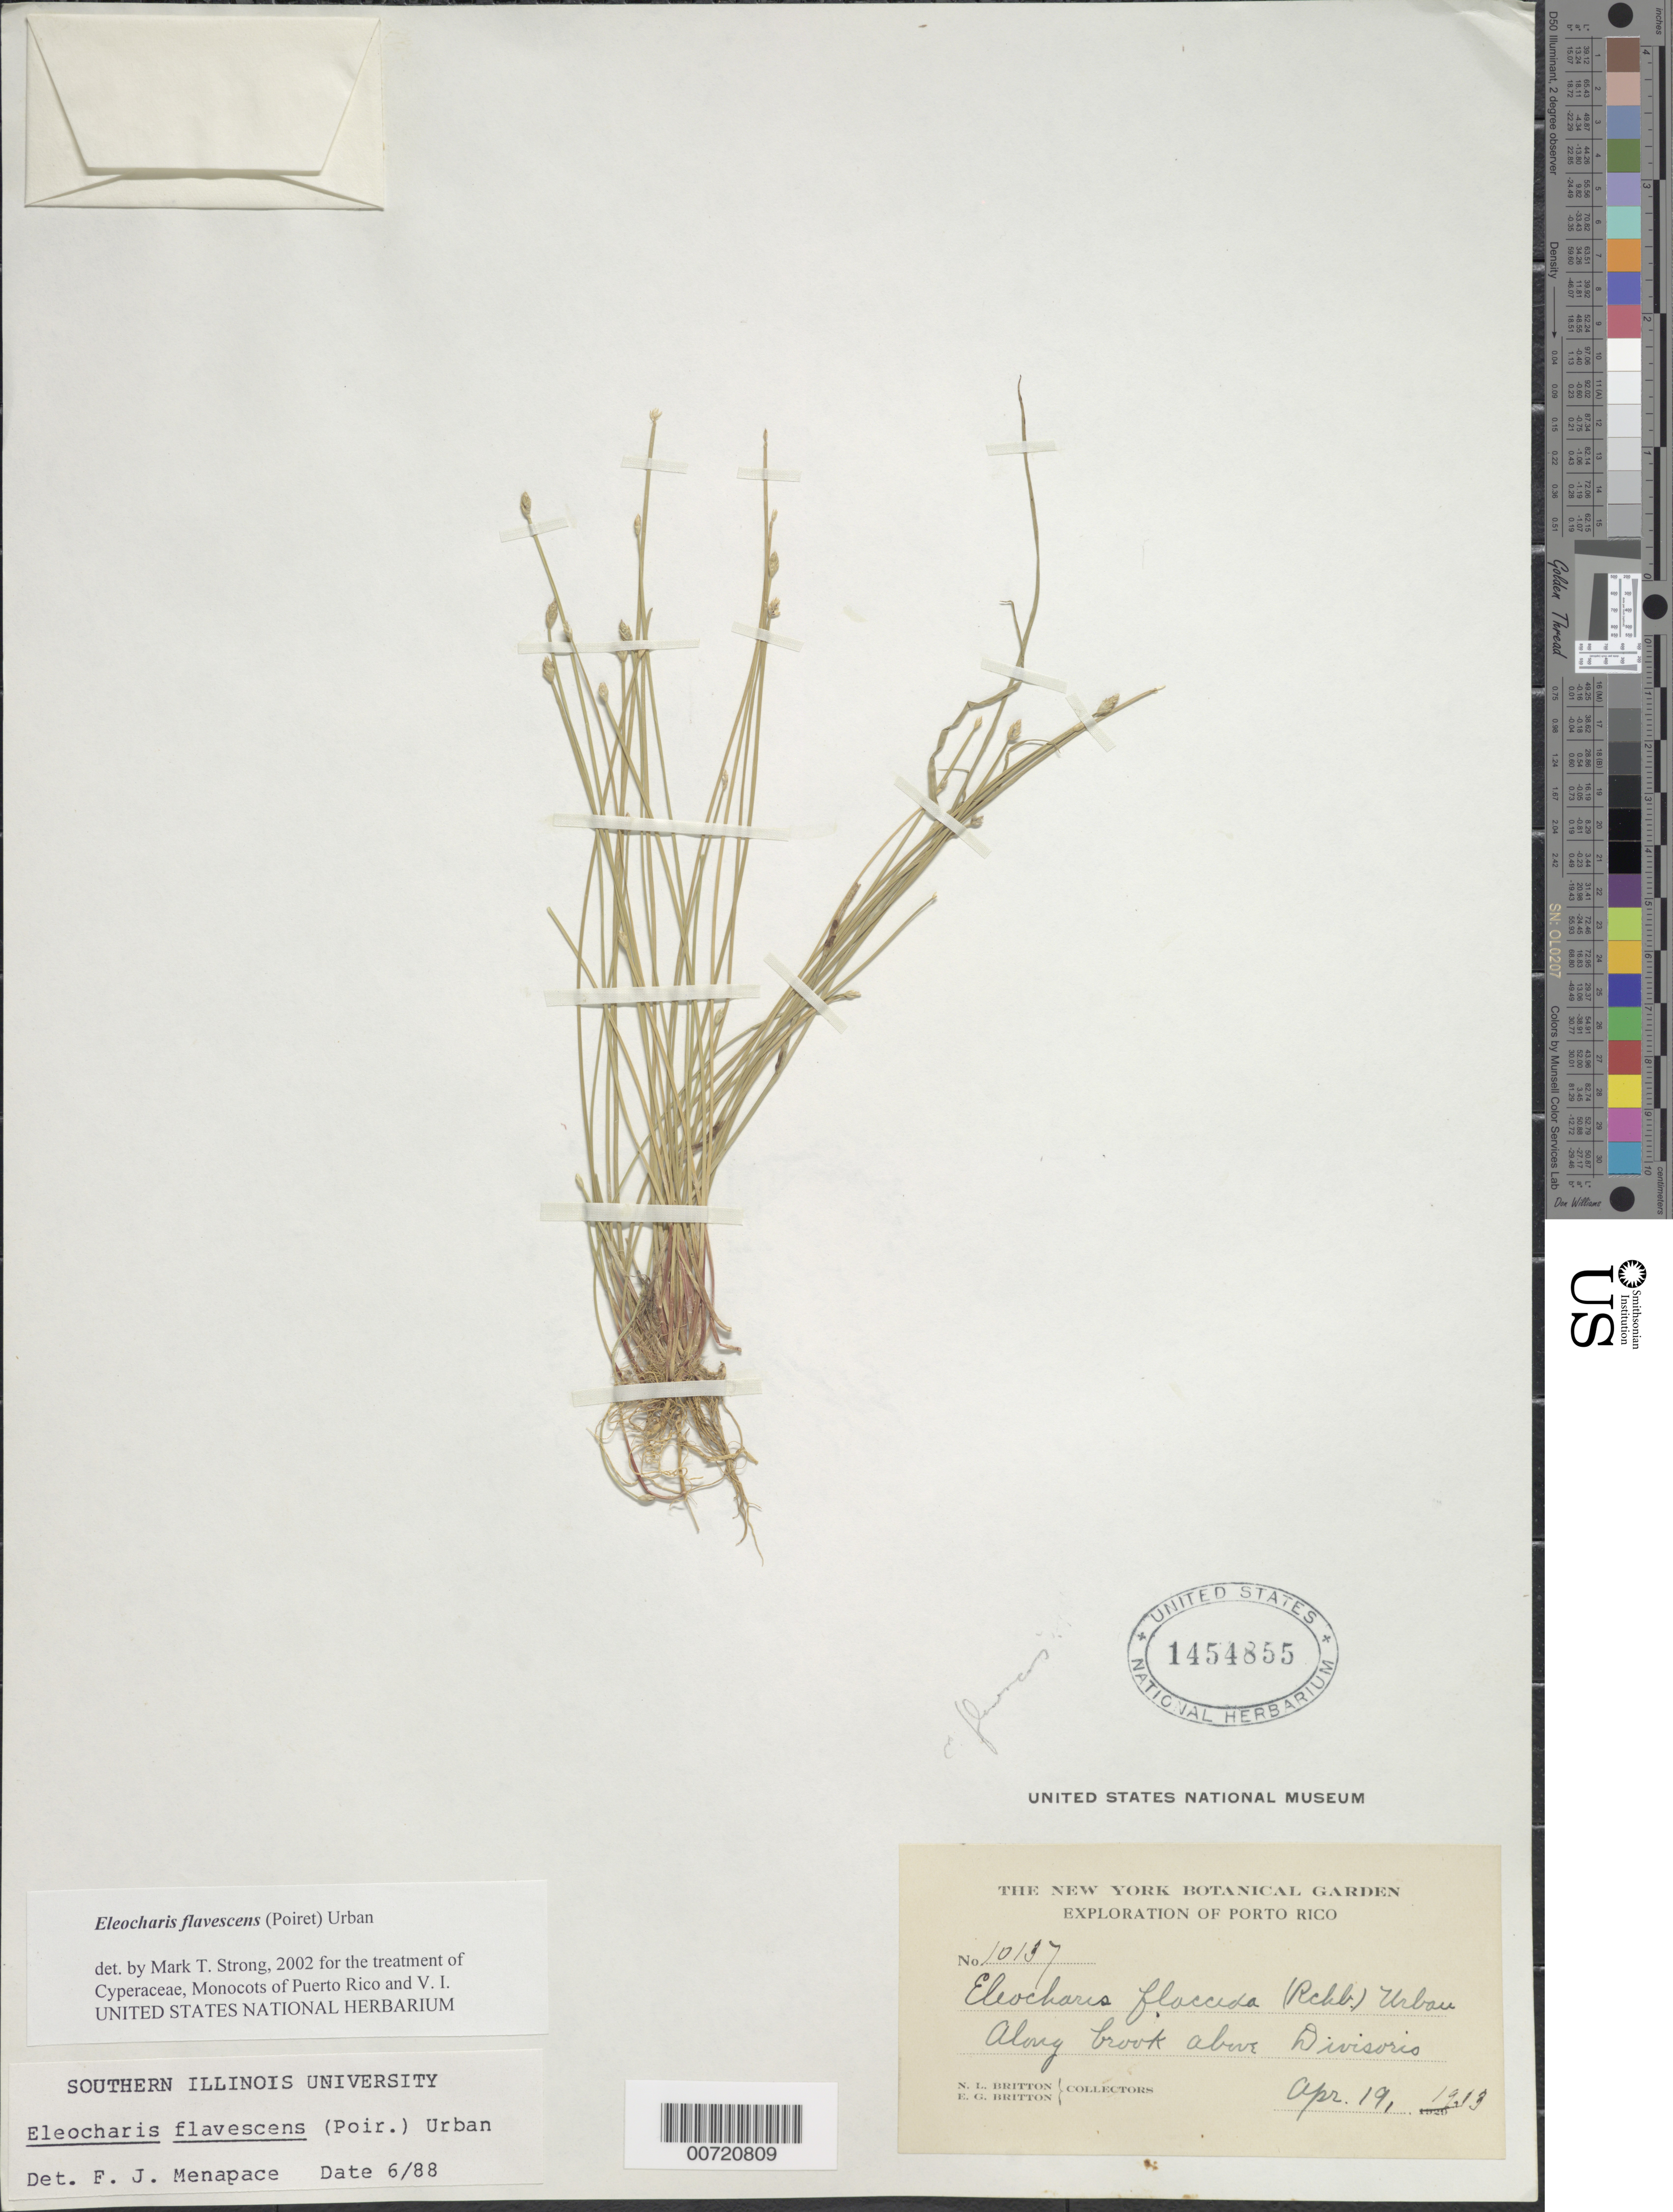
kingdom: Plantae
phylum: Tracheophyta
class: Liliopsida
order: Poales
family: Cyperaceae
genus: Eleocharis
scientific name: Eleocharis flavescens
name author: (Poir.) Urb.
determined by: Strong, M. T., (US), Smithsonian Institution - National Museum of Natural History (UNITED STATES)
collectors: N. Britton & E. G. Britton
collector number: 10137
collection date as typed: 19 Apr 1913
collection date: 1913-04-19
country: Puerto Rico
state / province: Orocovis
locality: Above Divisoria.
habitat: Along brook.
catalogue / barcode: US 1454855